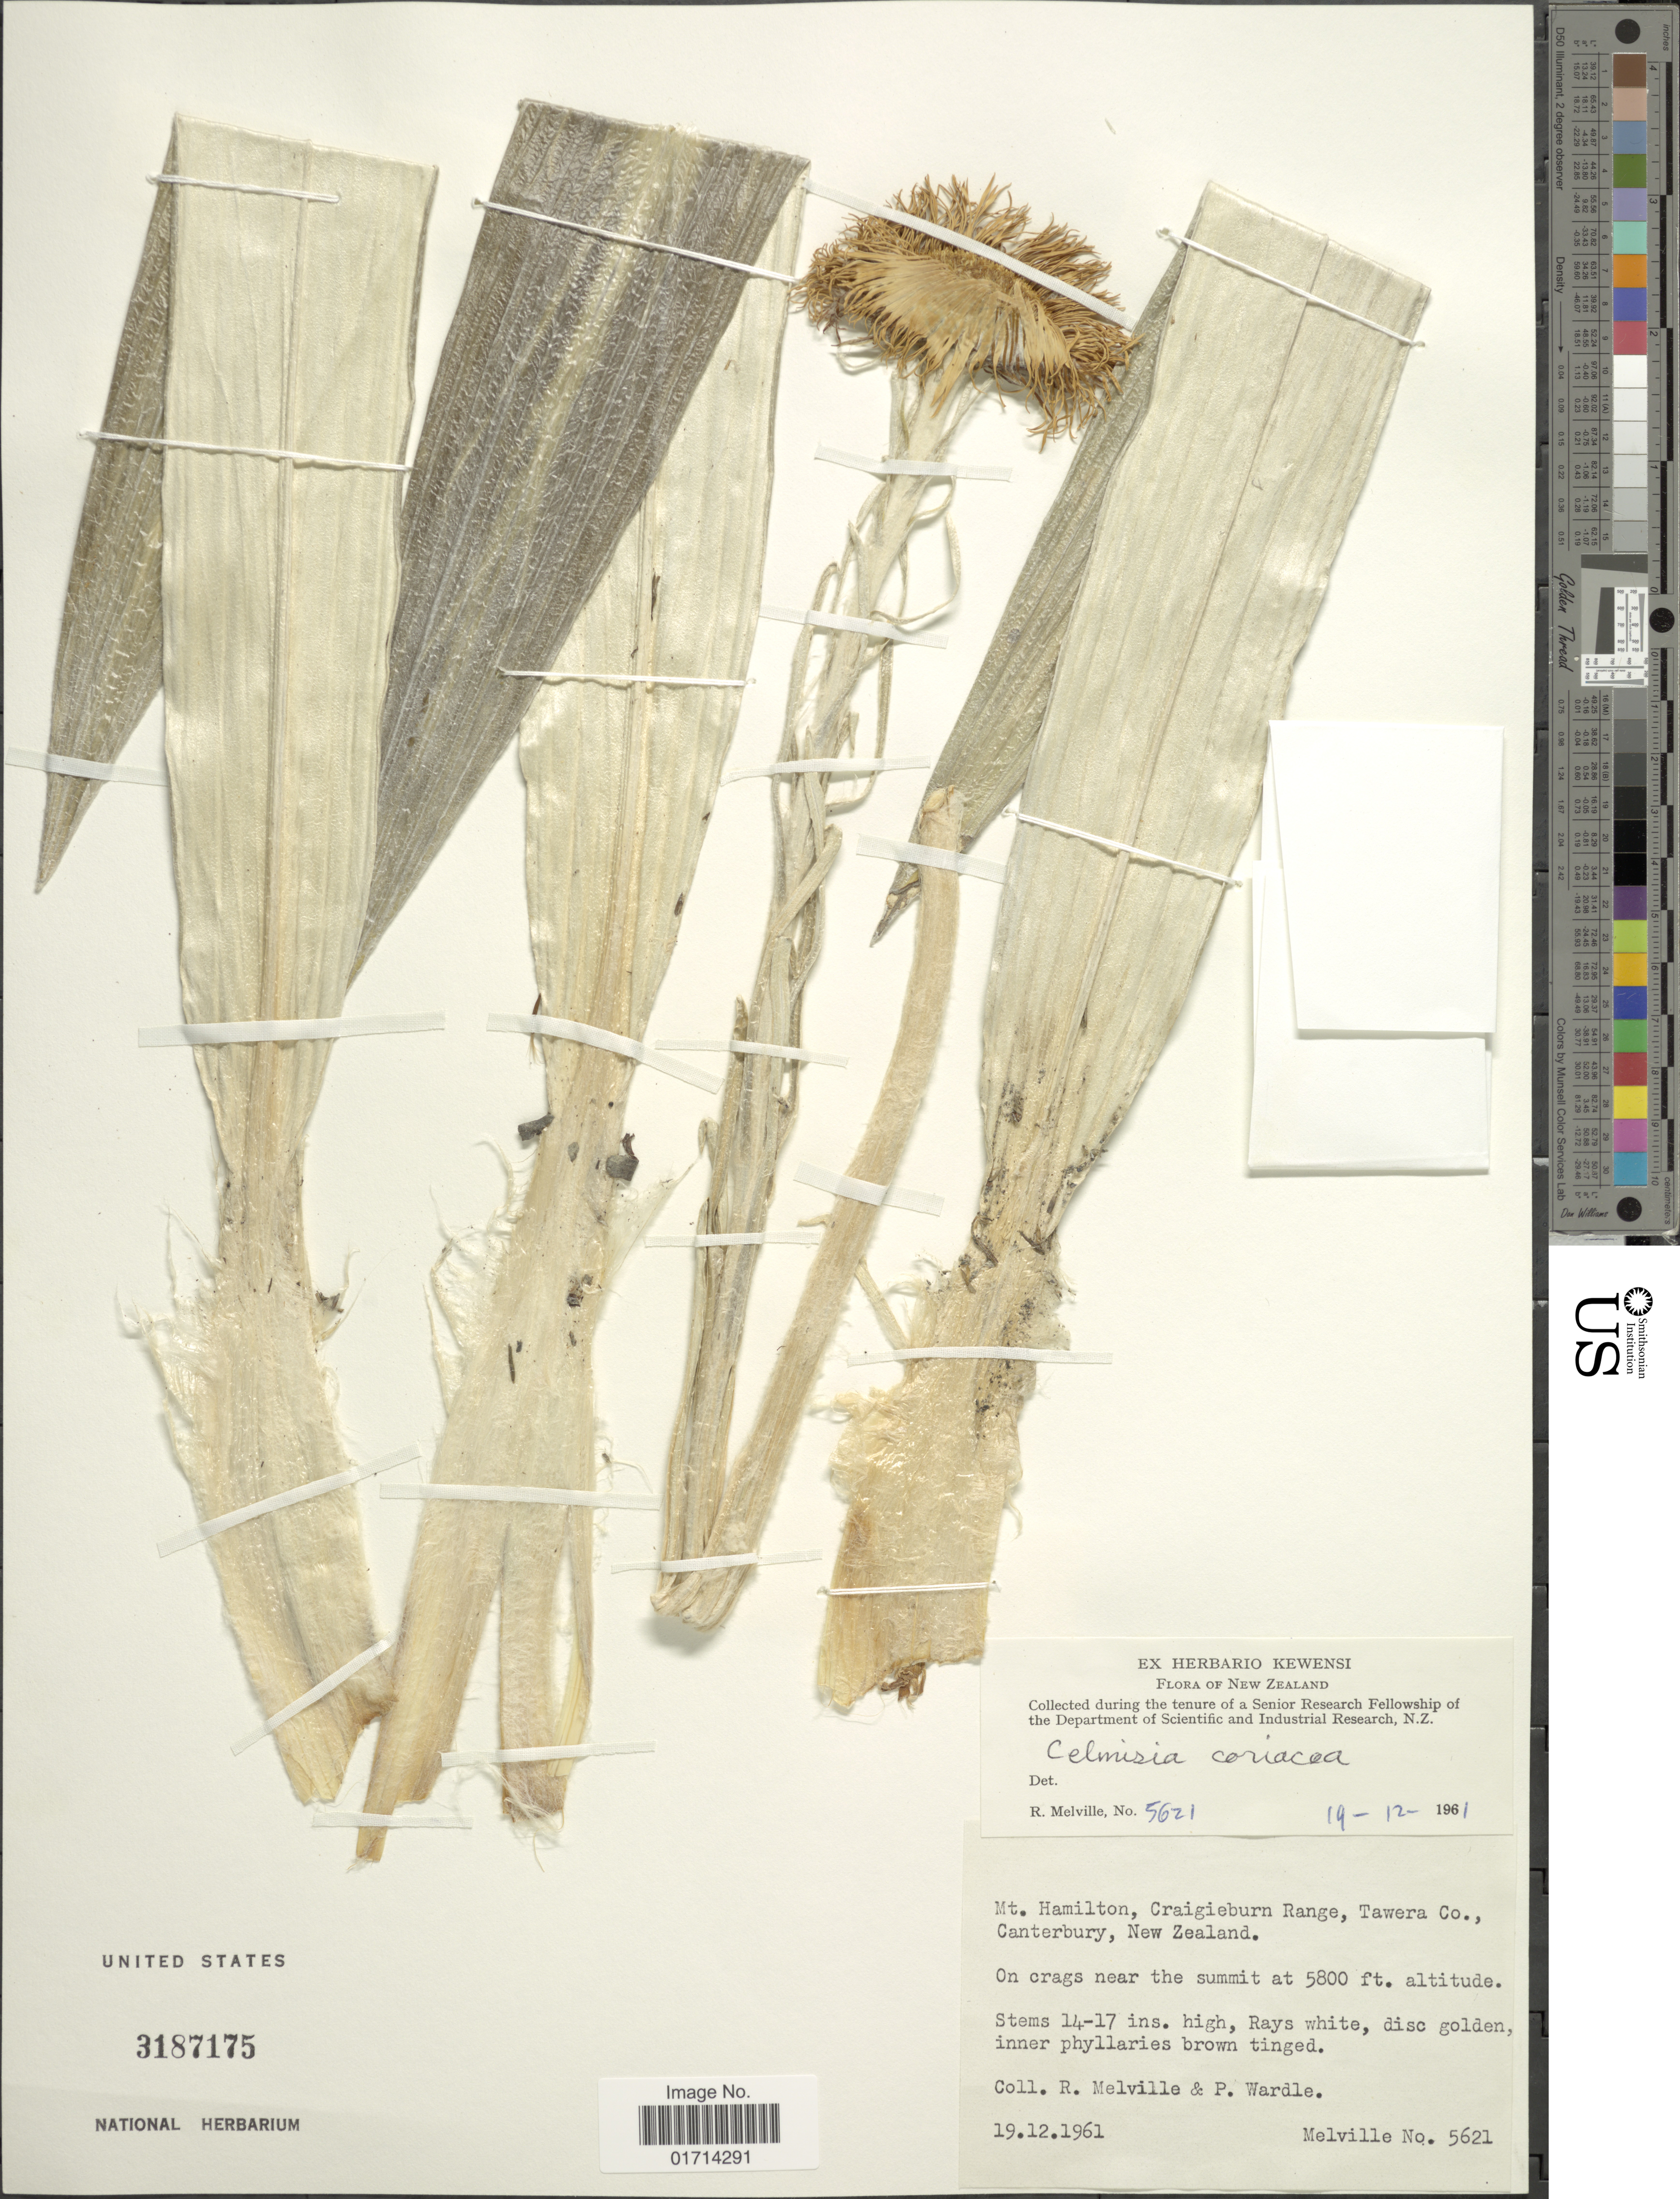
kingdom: Plantae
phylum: Tracheophyta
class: Magnoliopsida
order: Asterales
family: Asteraceae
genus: Celmisia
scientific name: Celmisia sp.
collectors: R. Melville & P. Wardle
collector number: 5621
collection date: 1961-12-19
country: New Zealand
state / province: Canterbury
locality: Mt. Hamilton, Craigieburn Range, Tawera Co.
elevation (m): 1768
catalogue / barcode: US 3187175